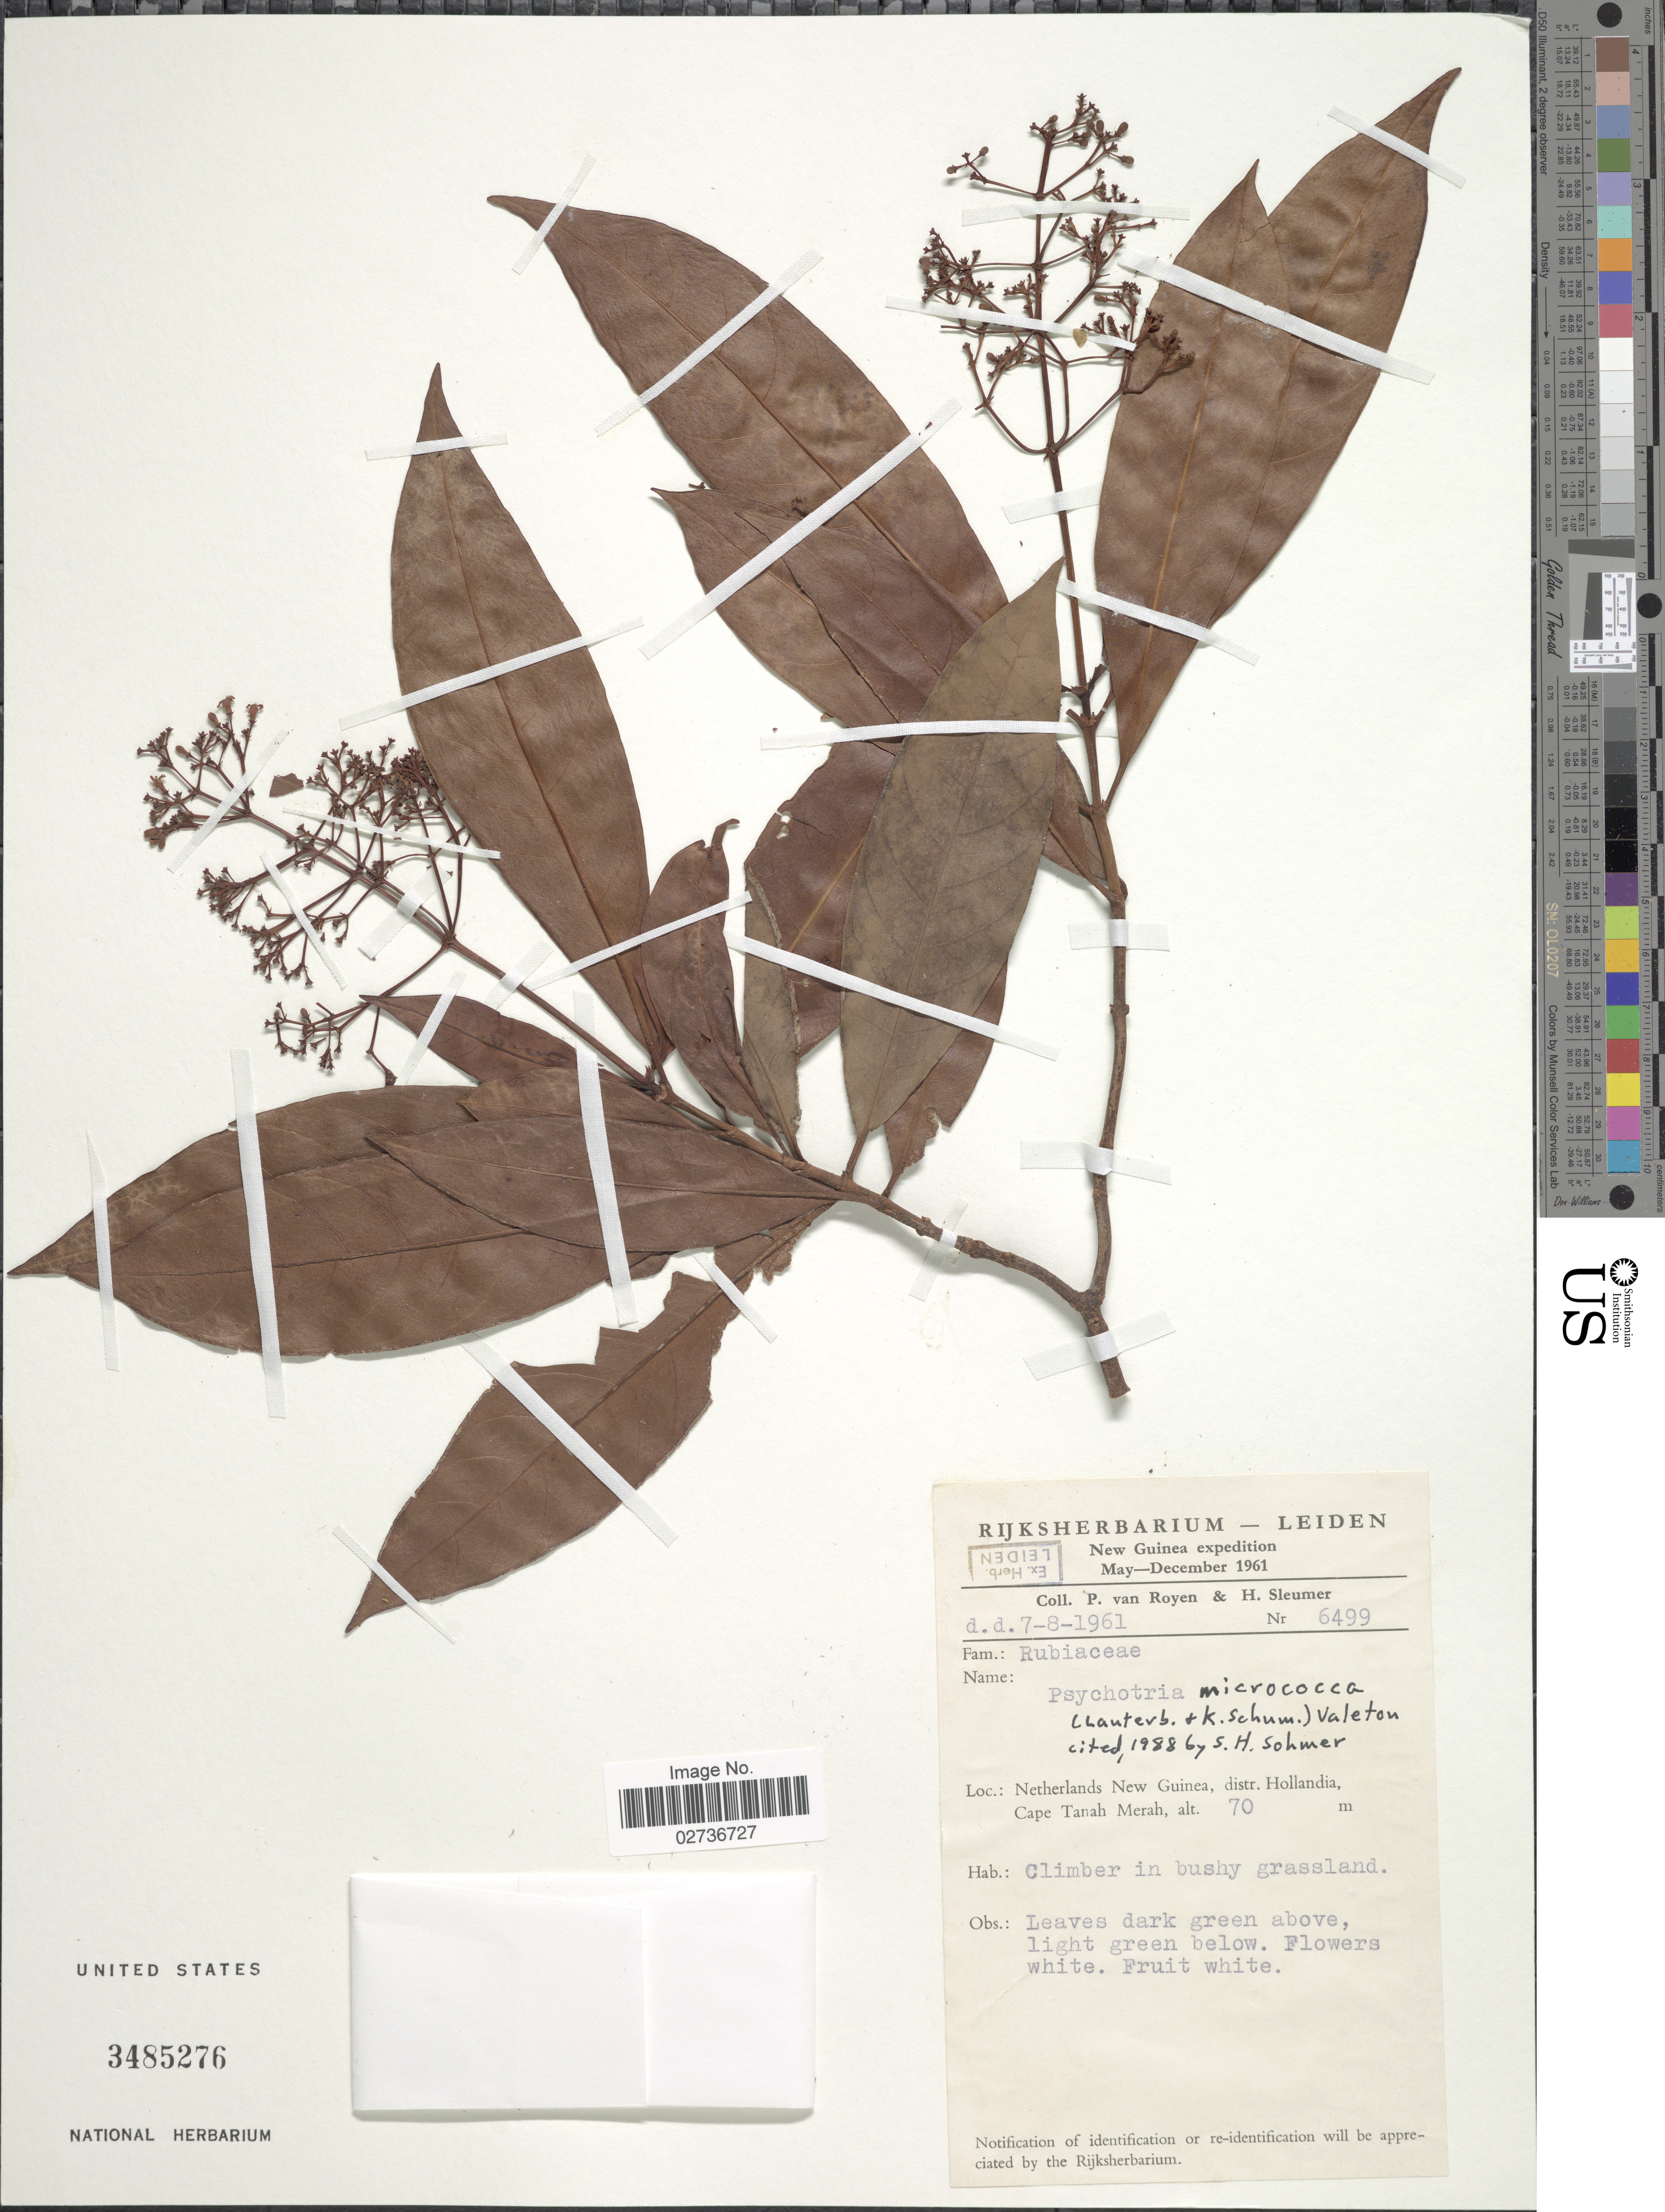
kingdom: Plantae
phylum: Tracheophyta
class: Magnoliopsida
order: Gentianales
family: Rubiaceae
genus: Psychotria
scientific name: Psychotria micrococca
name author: (Lauterb. & Shumann) Valeton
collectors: P. van Royen & H. O. Sleumer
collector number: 6499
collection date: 1961-08-07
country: Indonesia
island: New Guinea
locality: Netherlands New Guinea, distr. Hollandia, Cape Tanah Merah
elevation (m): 70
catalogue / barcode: US 3485276